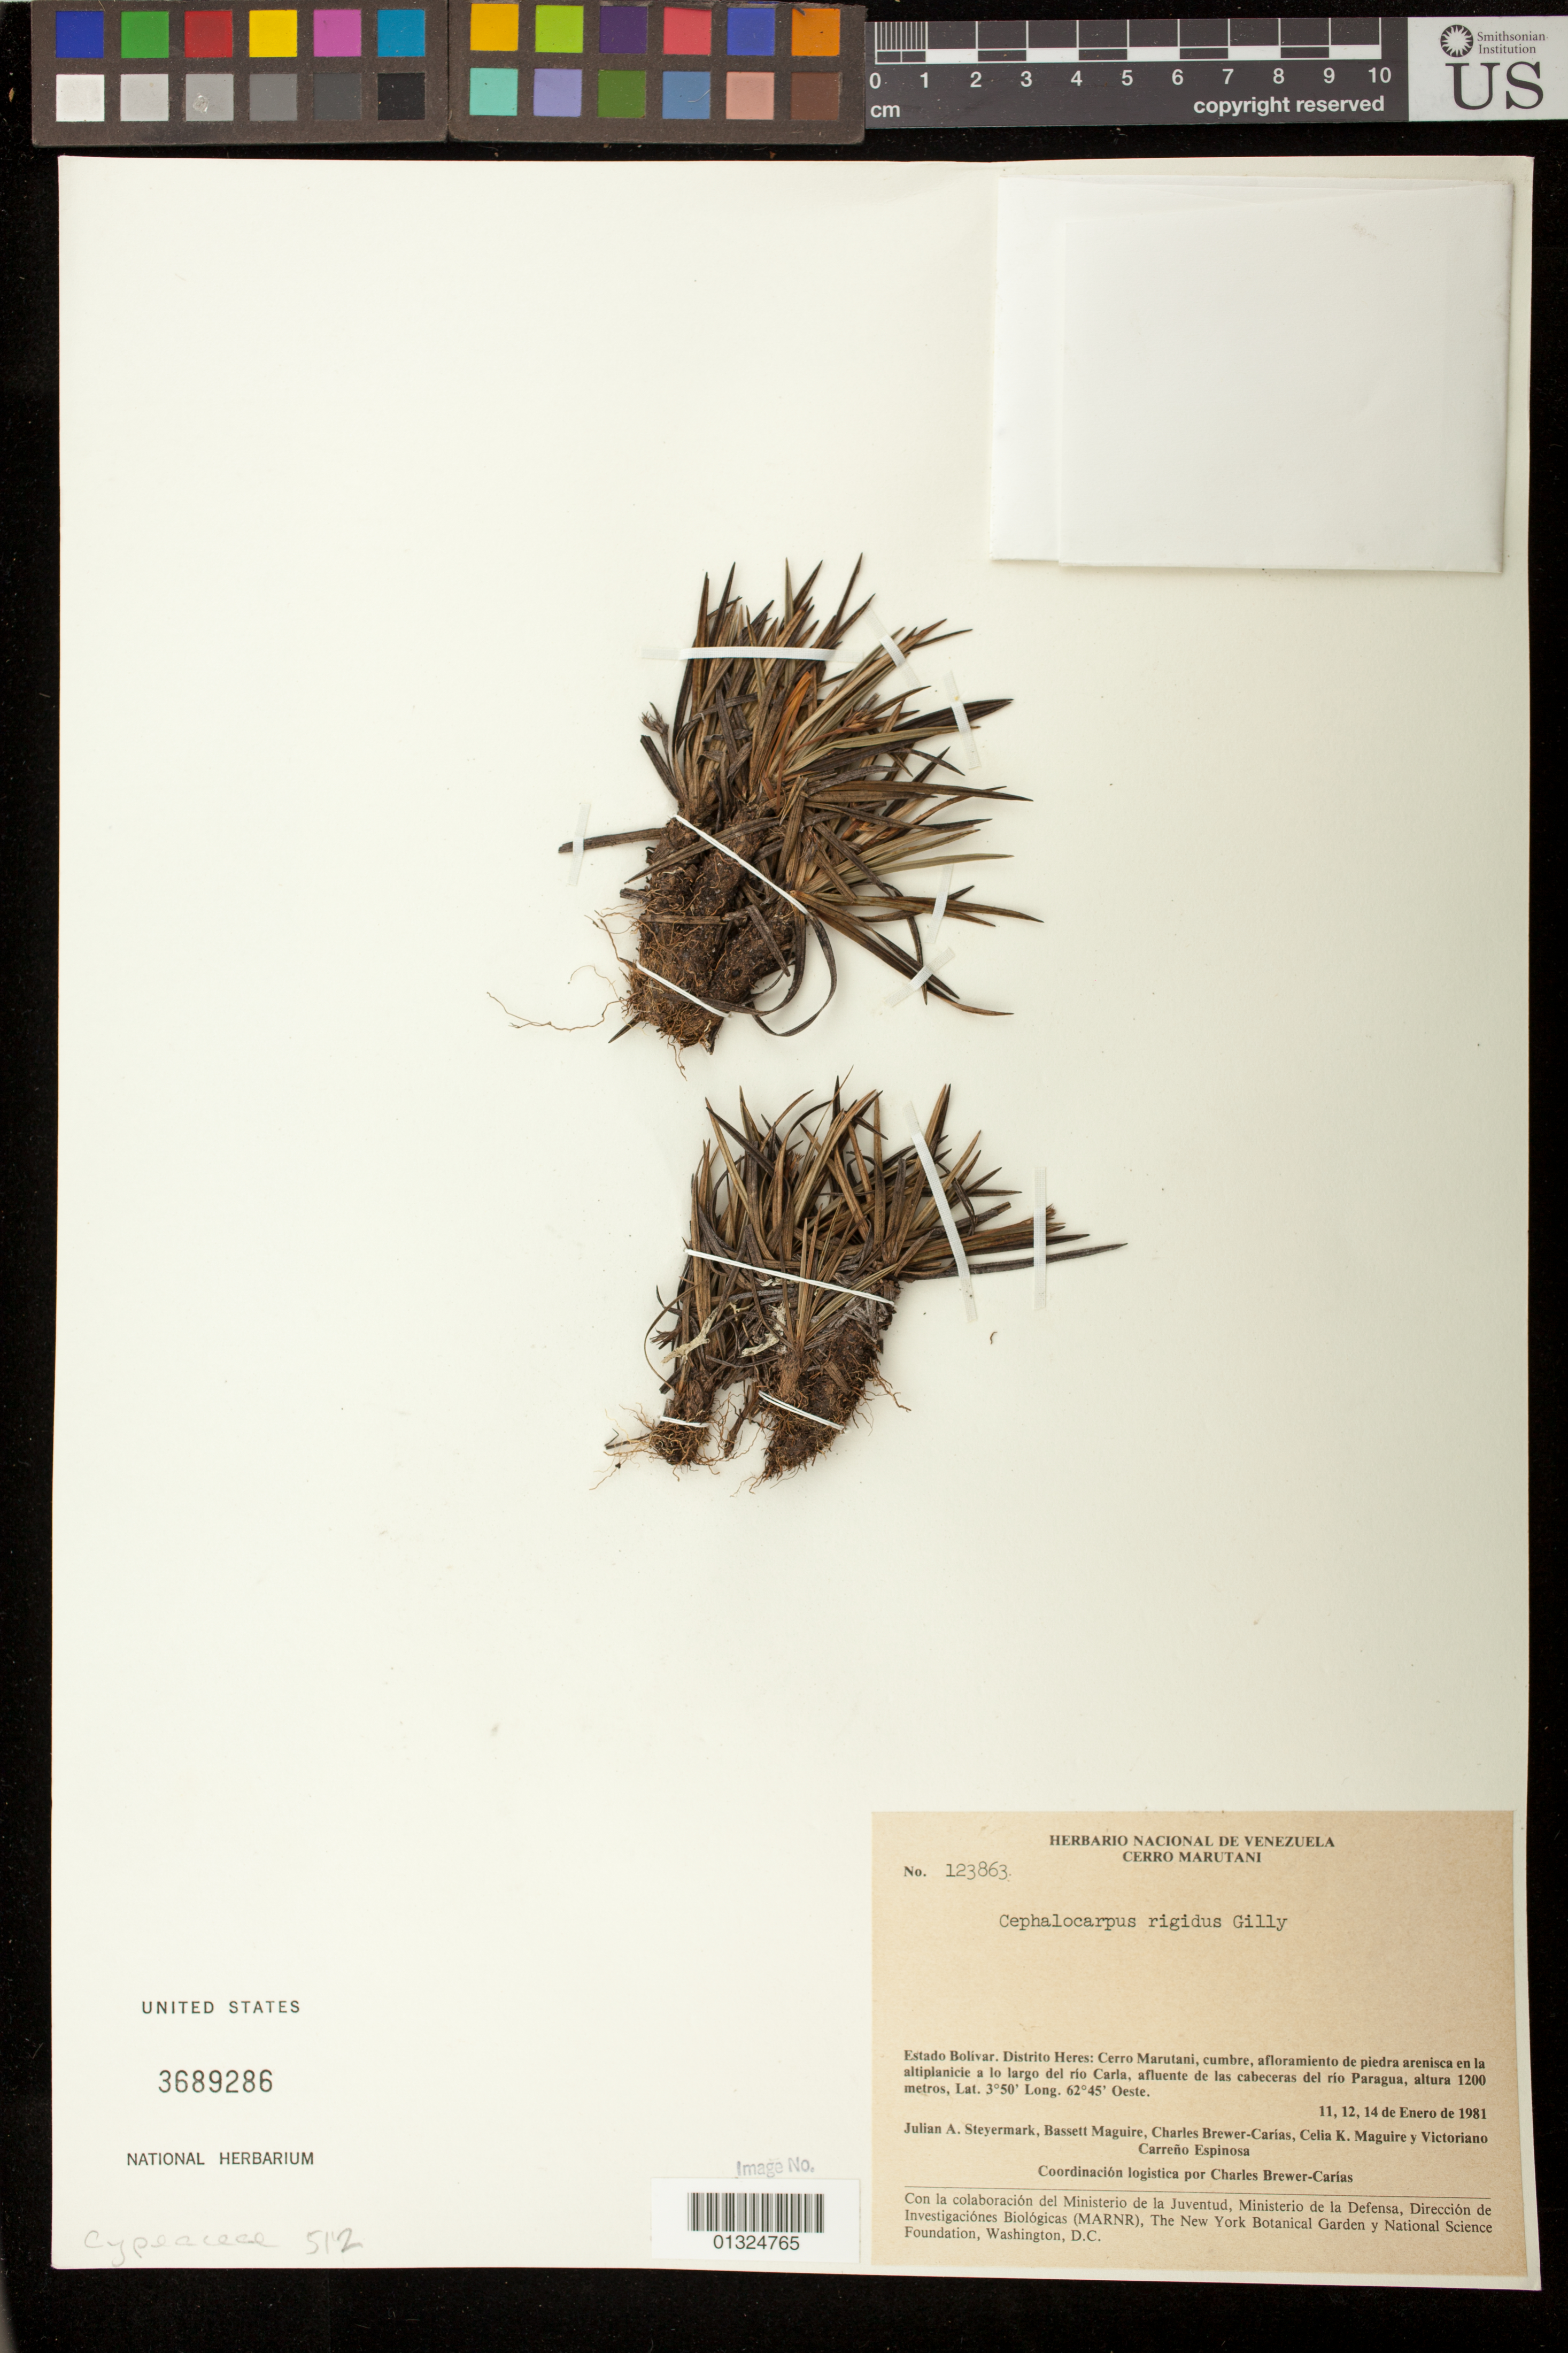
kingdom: Plantae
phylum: Tracheophyta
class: Liliopsida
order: Poales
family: Cyperaceae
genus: Cephalocarpus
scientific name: Cephalocarpus rigidus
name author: Gilly ex Gleason & Killip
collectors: J. Steyermark, B. Maguire Jr., C. Brewer-Carias, C. K. Maguire & G. Carreño Espinosa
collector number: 123863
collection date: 1981-01-11/1981-01-14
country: Venezuela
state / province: Bolívar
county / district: Heres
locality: Cerro Marutani, Cumbre, afloramiento de piedra arenisca en la altiplanicie a lo largo del rio Carla, afluente de las cabeceras del rio Paragua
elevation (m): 1200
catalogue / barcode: US 3689286